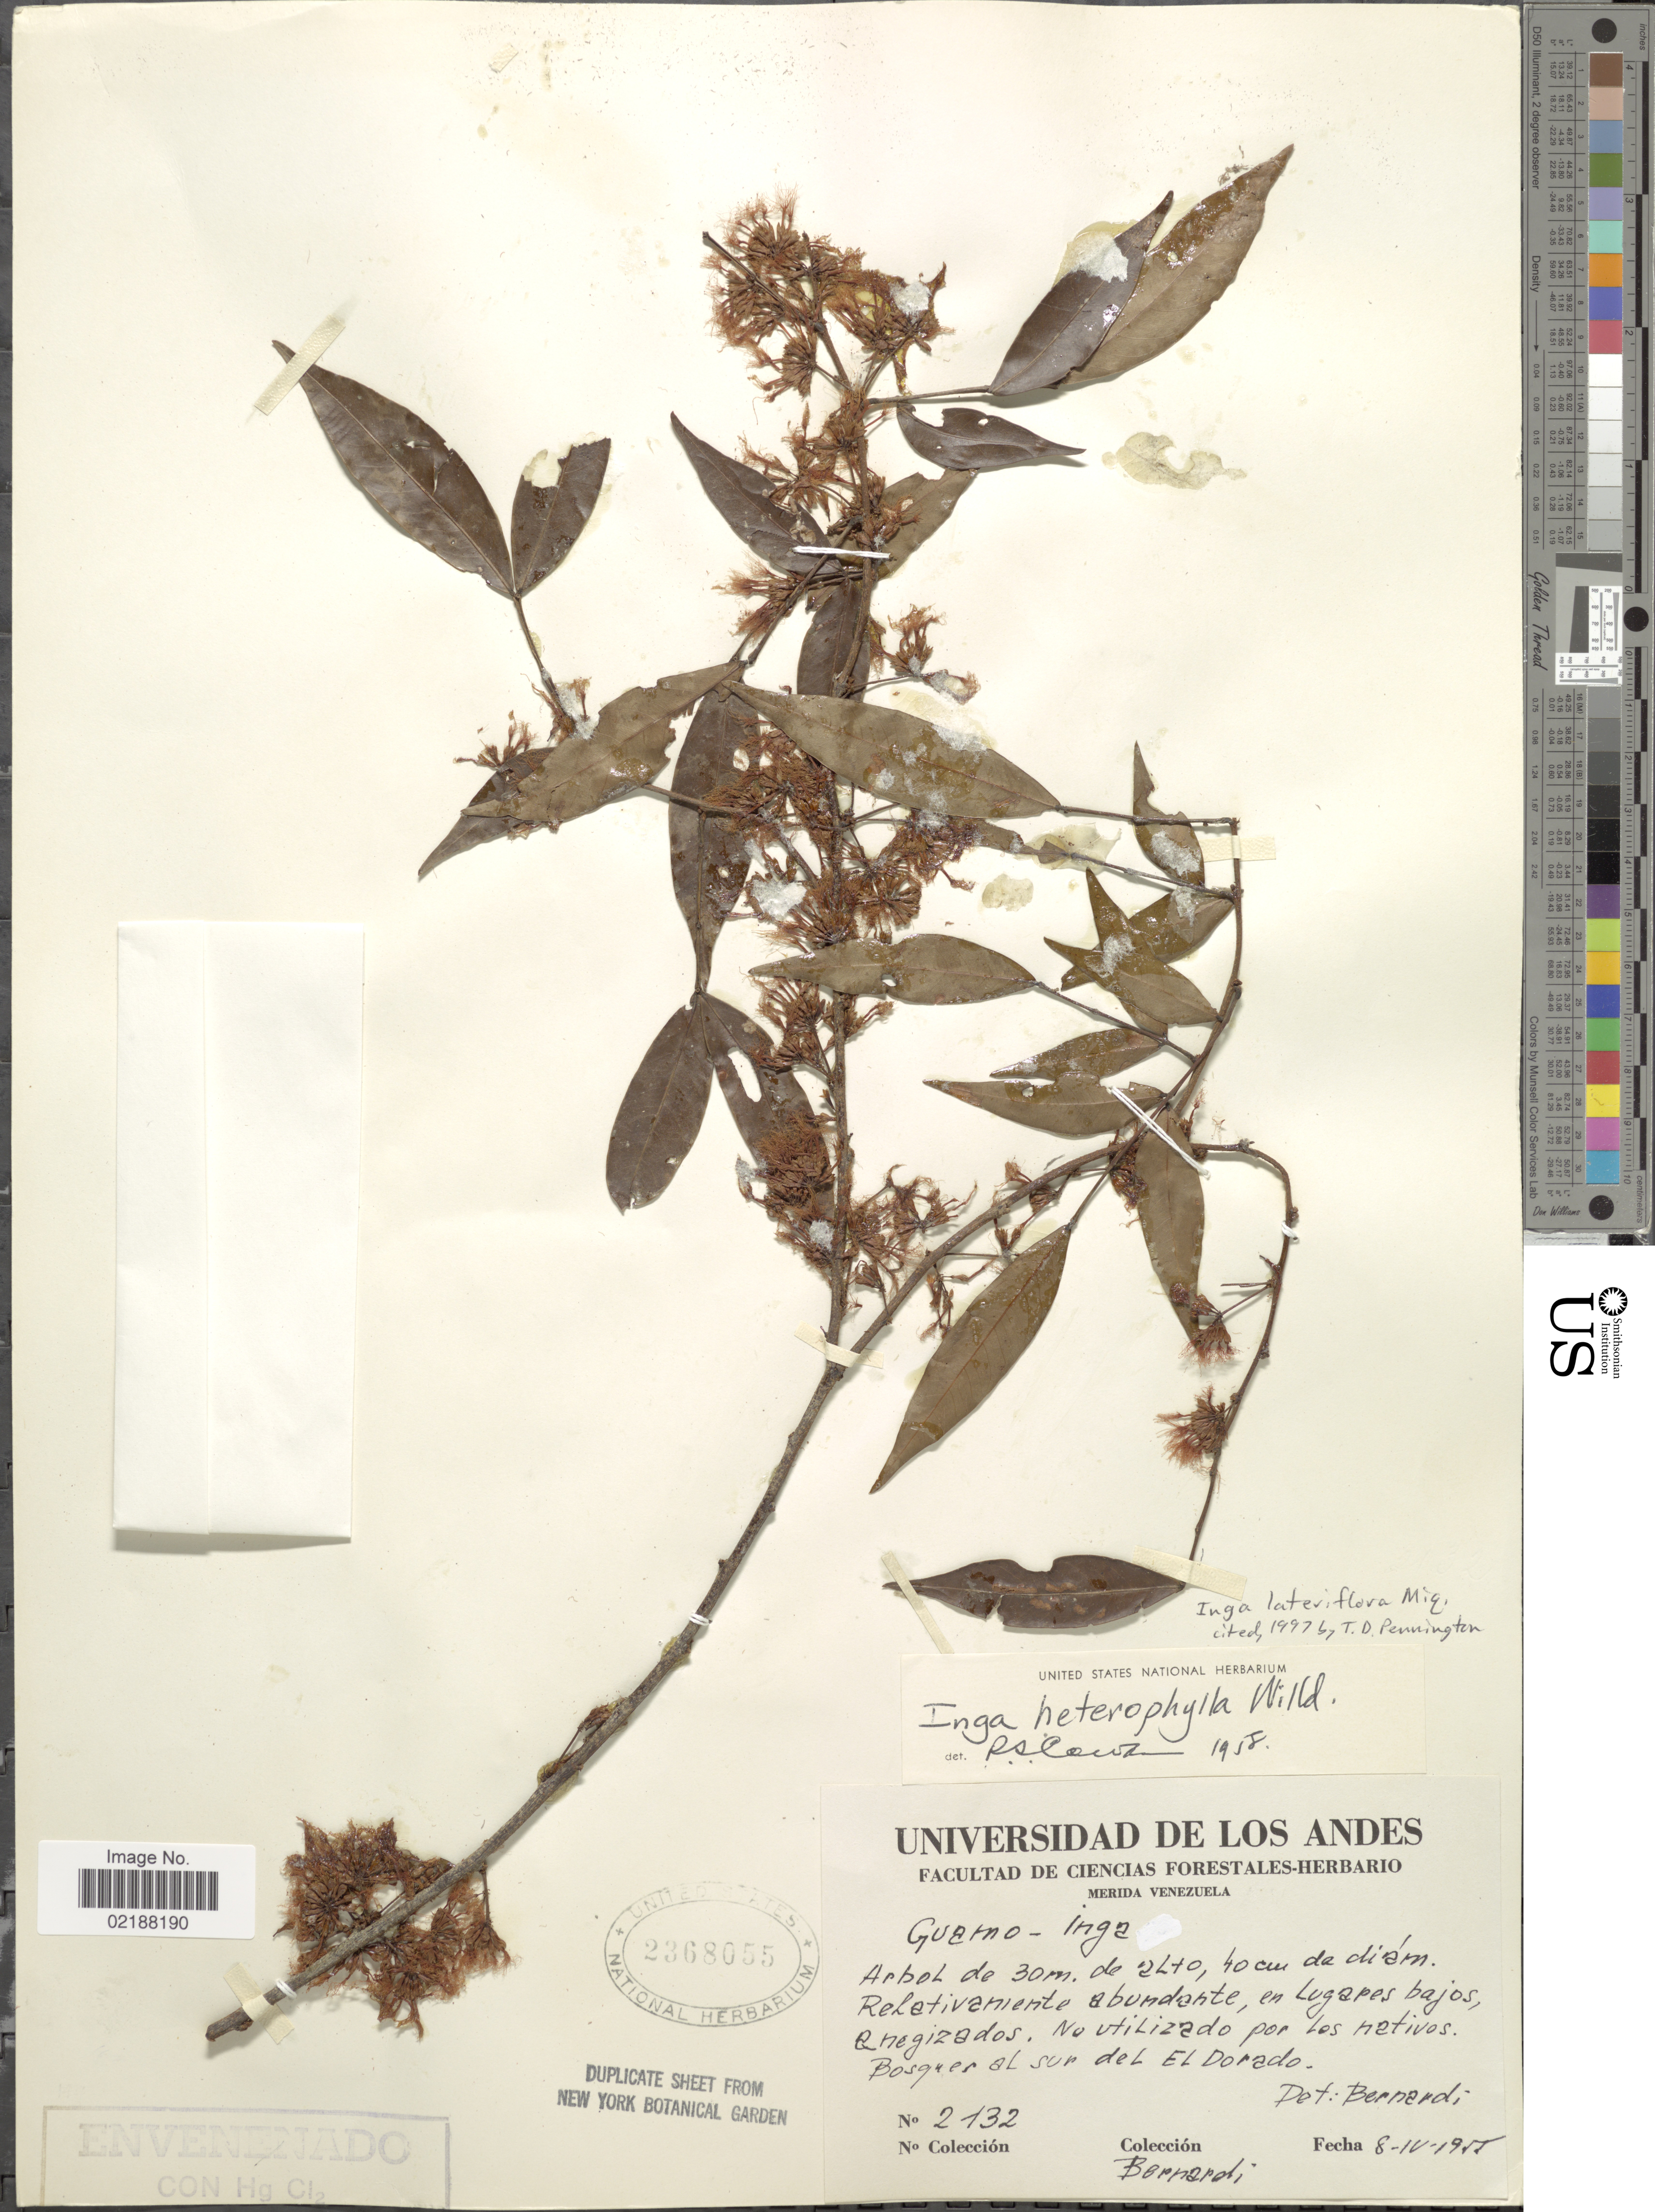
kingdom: Plantae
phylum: Tracheophyta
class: Magnoliopsida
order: Fabales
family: Fabaceae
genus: Inga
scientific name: Inga lateriflora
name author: Miq.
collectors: Bernardi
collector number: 2132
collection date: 1955-04-08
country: Venezuela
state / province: Mérida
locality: Bosque al Sur del El Dorado.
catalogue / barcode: US 2368055